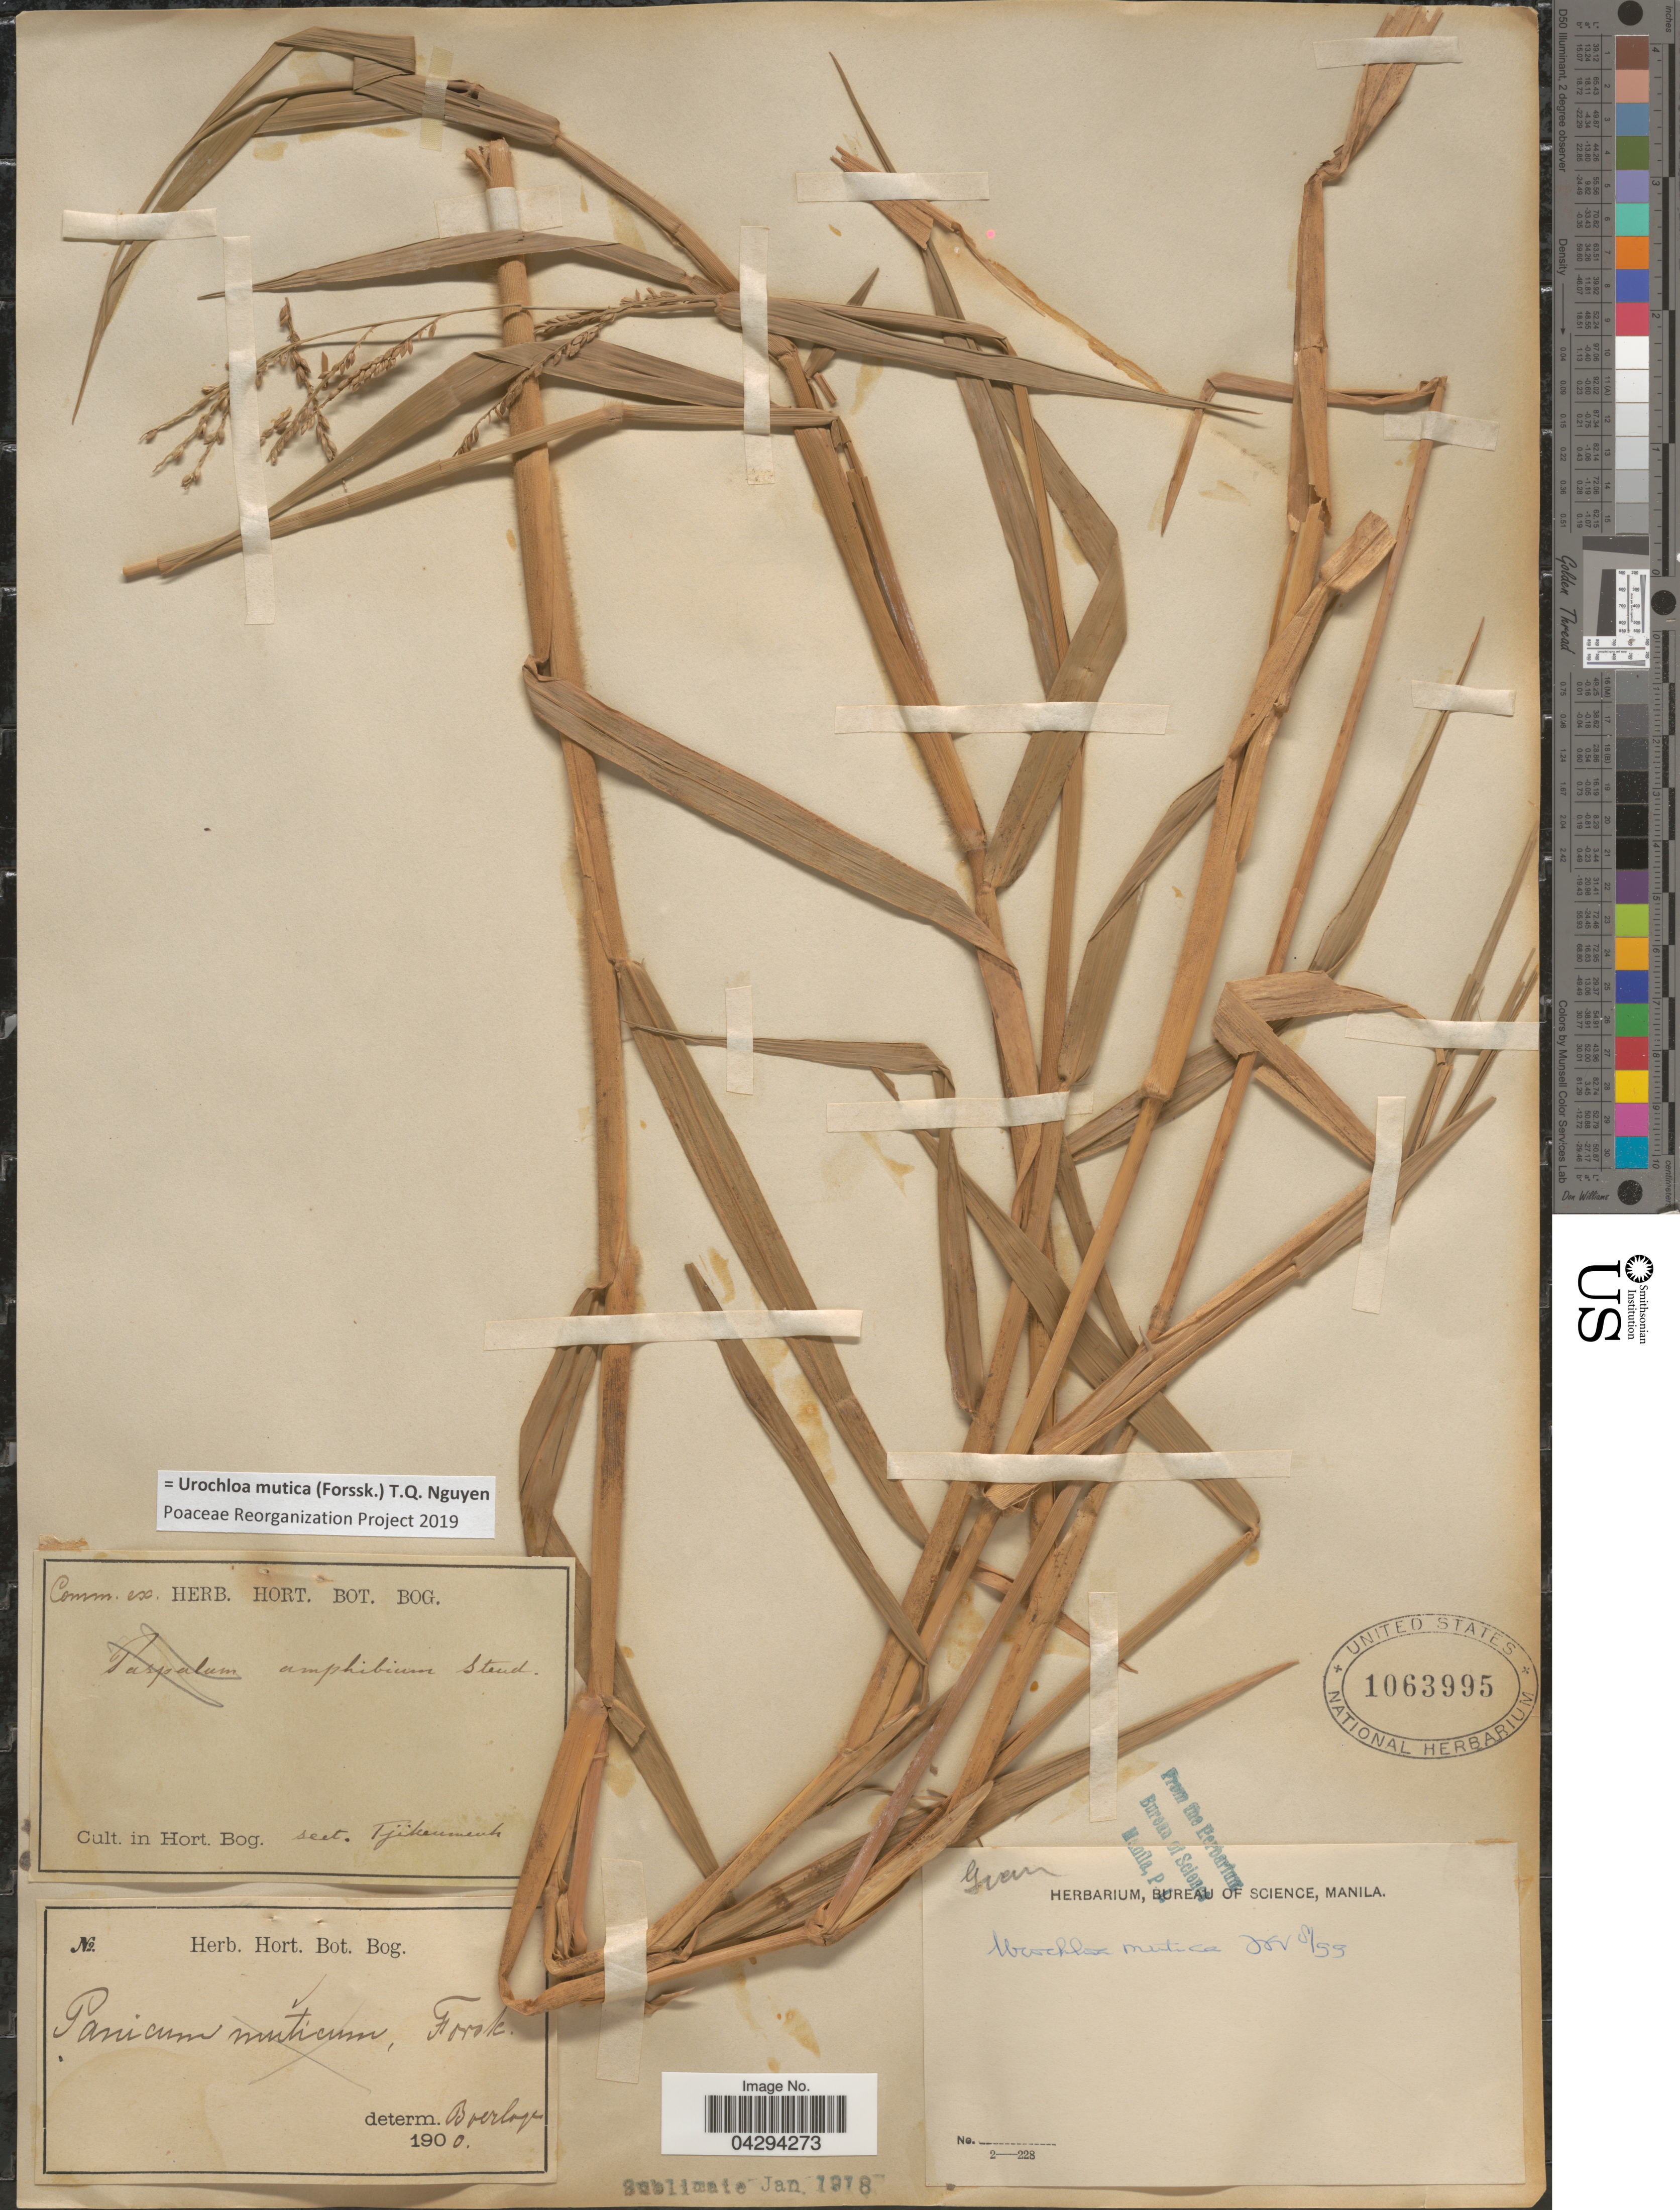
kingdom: Plantae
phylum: Tracheophyta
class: Liliopsida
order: Poales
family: Poaceae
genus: Urochloa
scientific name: Urochloa mutica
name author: (Forssk.) T.Q. Nguyen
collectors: ex herb. Bureau of Science Manila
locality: Cult. in Hort. Bog. sect. Tjikemanh [interpreted].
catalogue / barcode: US 1063995